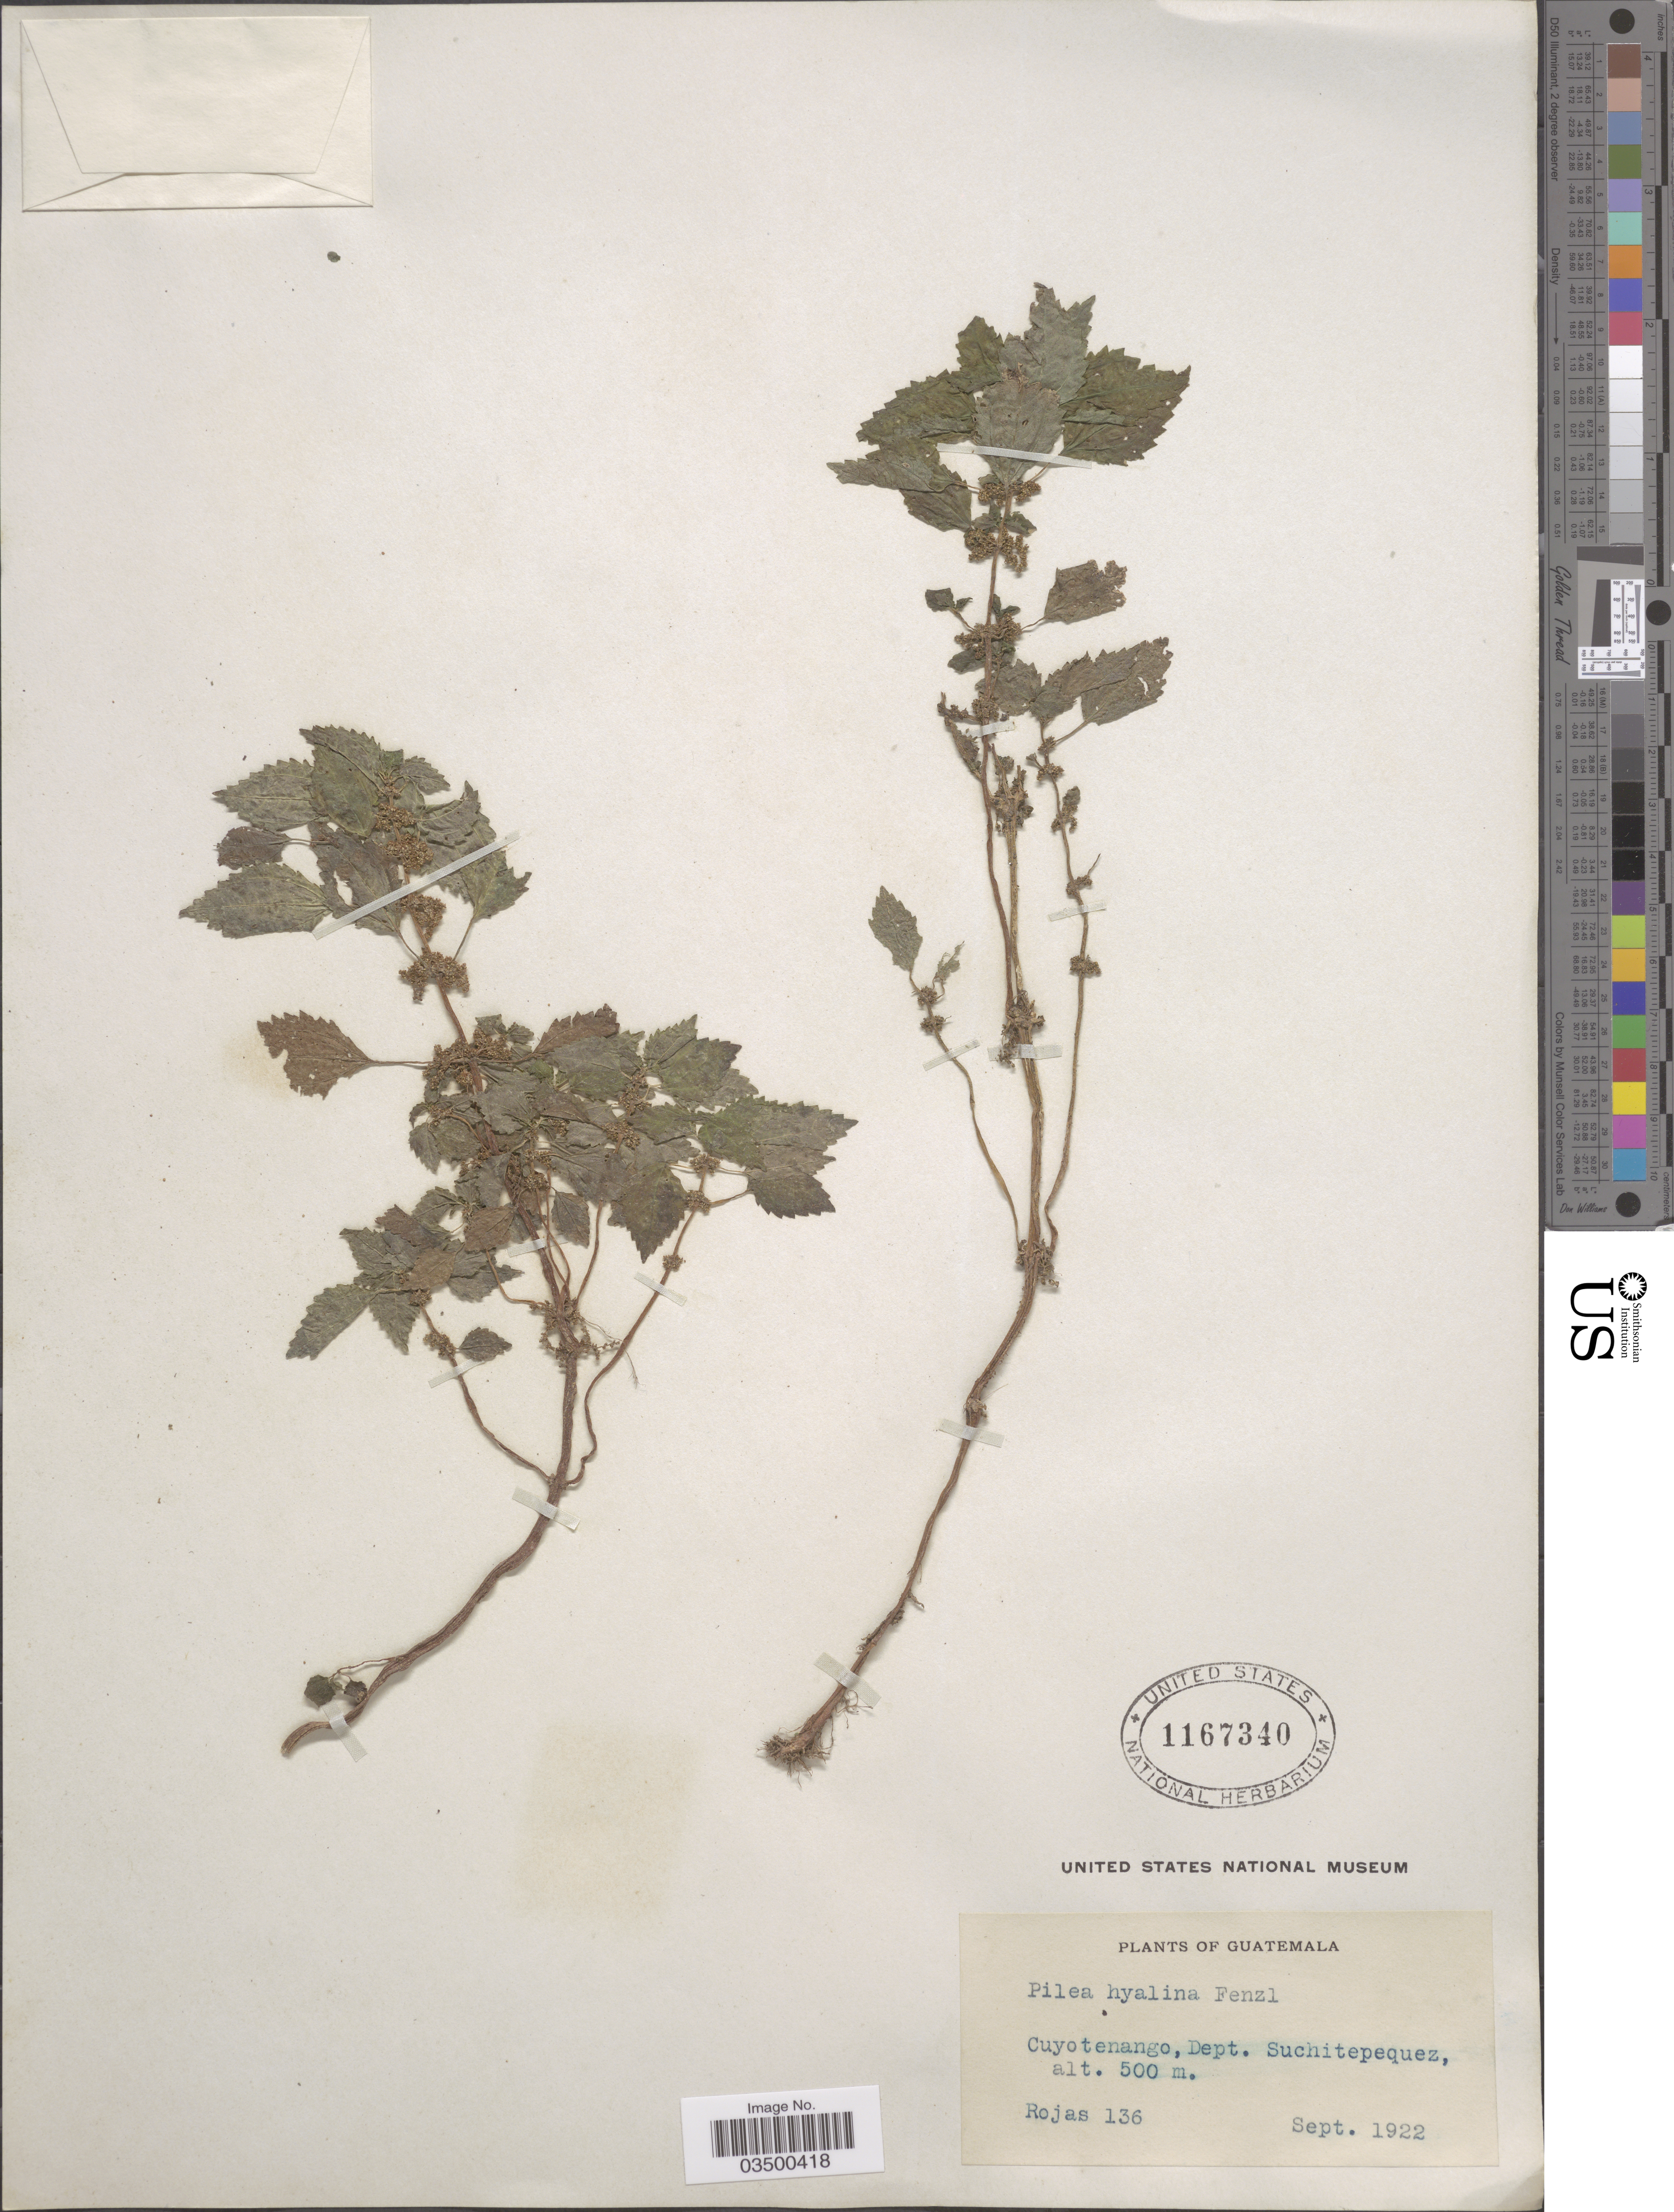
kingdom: Plantae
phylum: Tracheophyta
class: Magnoliopsida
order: Rosales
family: Urticaceae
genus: Pilea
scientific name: Pilea hyalina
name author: Fenzl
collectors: Rojas, --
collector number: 136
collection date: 1922-09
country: Guatemala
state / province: Suchitepequez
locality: Cuyotenango, Dept. Suchitepequez.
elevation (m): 500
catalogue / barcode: US 1167340